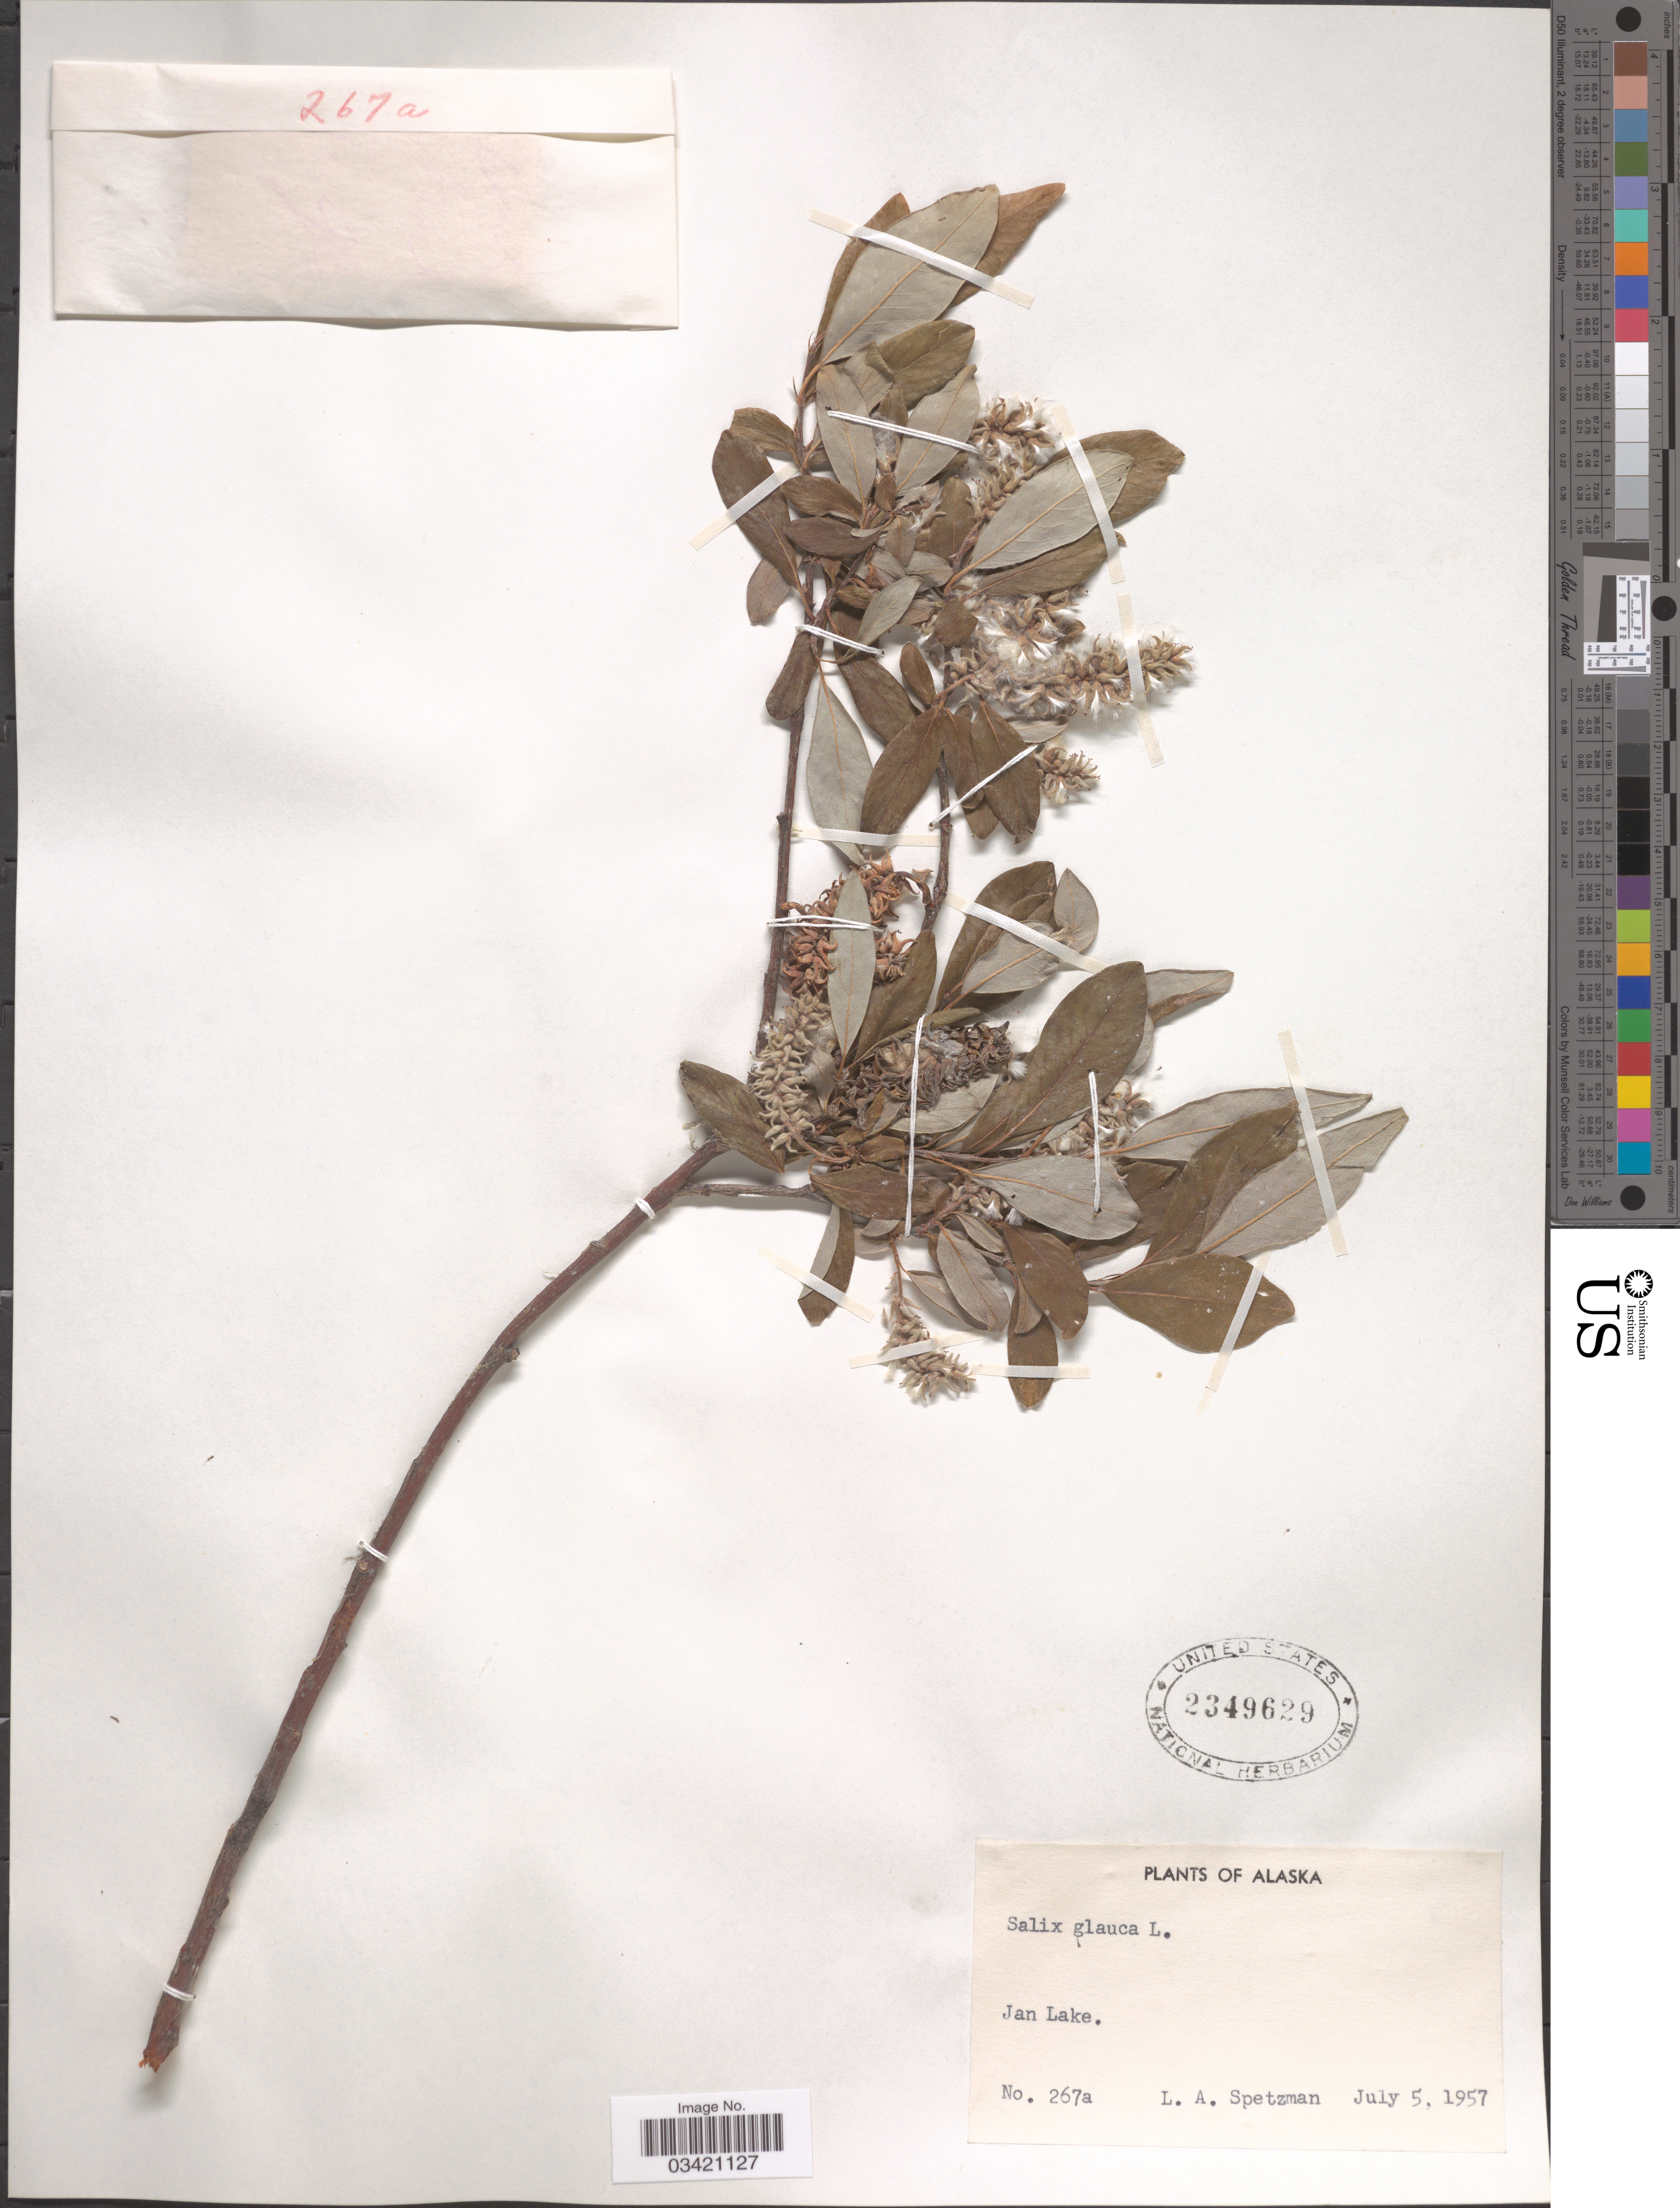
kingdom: Plantae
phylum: Tracheophyta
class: Magnoliopsida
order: Malpighiales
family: Salicaceae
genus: Salix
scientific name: Salix glauca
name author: L.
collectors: L. Spetzman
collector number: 267a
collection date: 1957-07-05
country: United States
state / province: Alaska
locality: Jan Lake.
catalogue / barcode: US 2349629